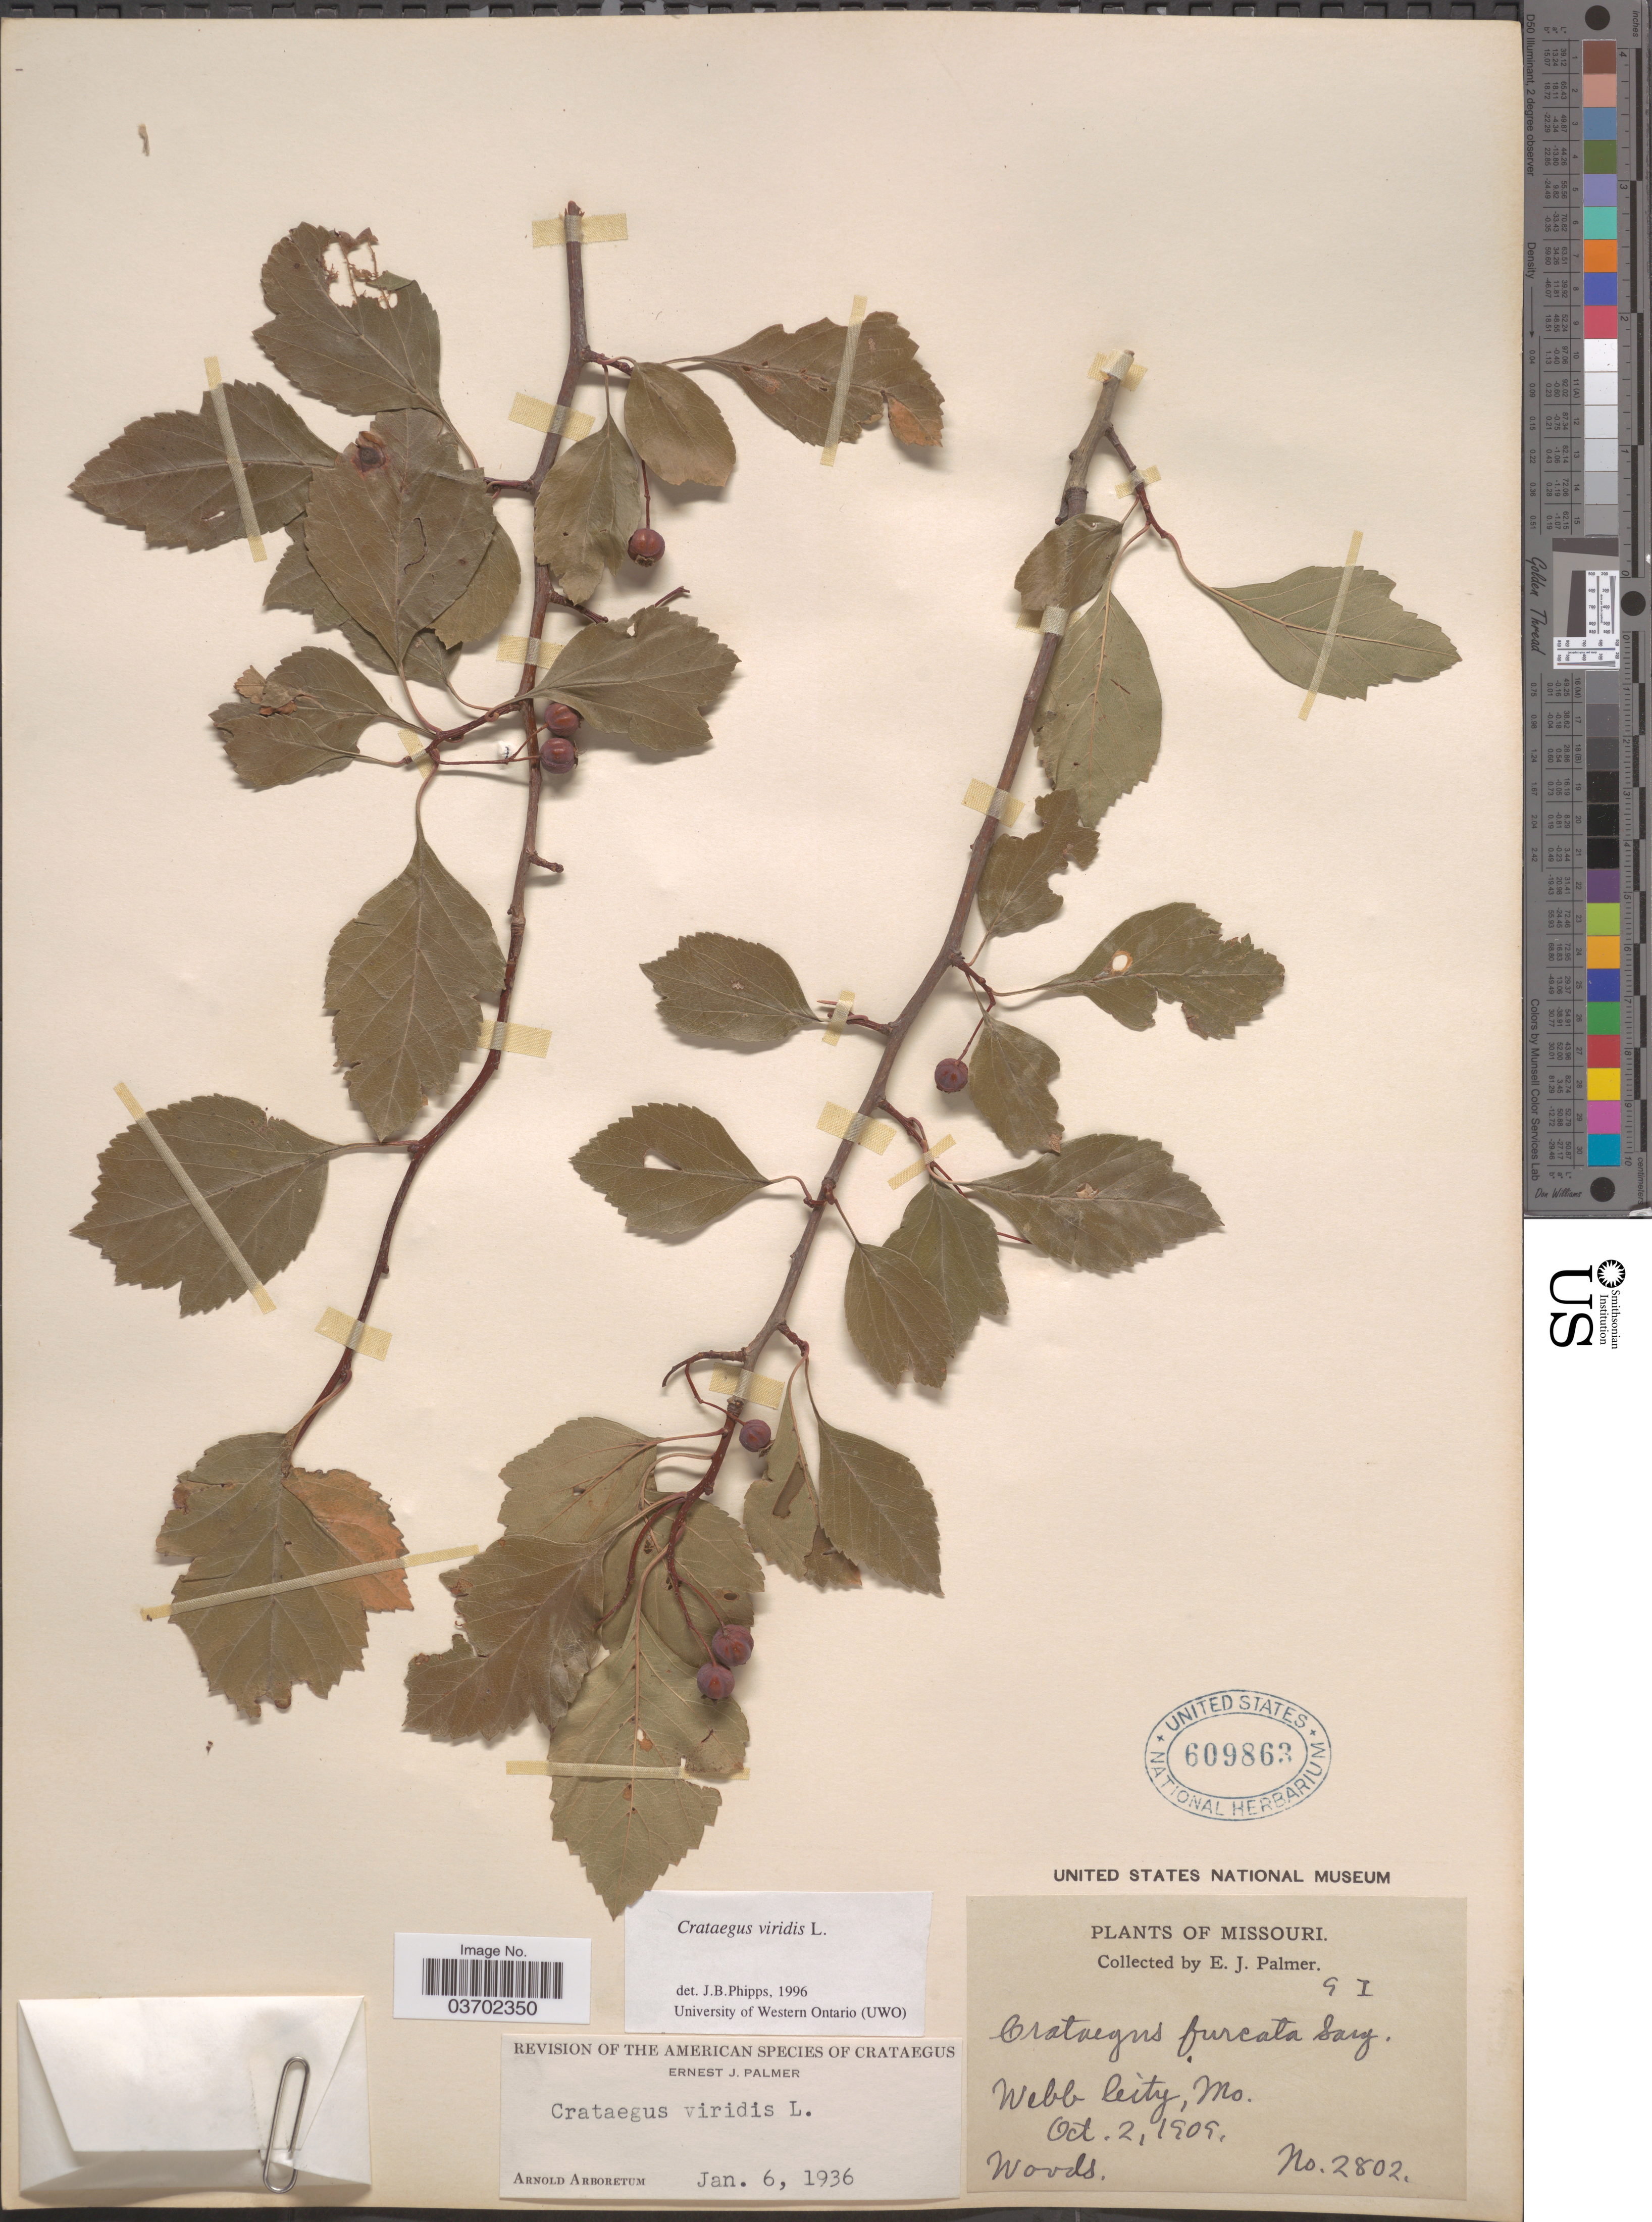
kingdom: Plantae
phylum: Tracheophyta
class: Magnoliopsida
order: Rosales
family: Rosaceae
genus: Crataegus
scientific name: Crataegus viridis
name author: L.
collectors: E. J. Palmer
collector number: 2802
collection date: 1909-10-02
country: United States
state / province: Missouri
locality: Webb City.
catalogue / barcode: US 609863